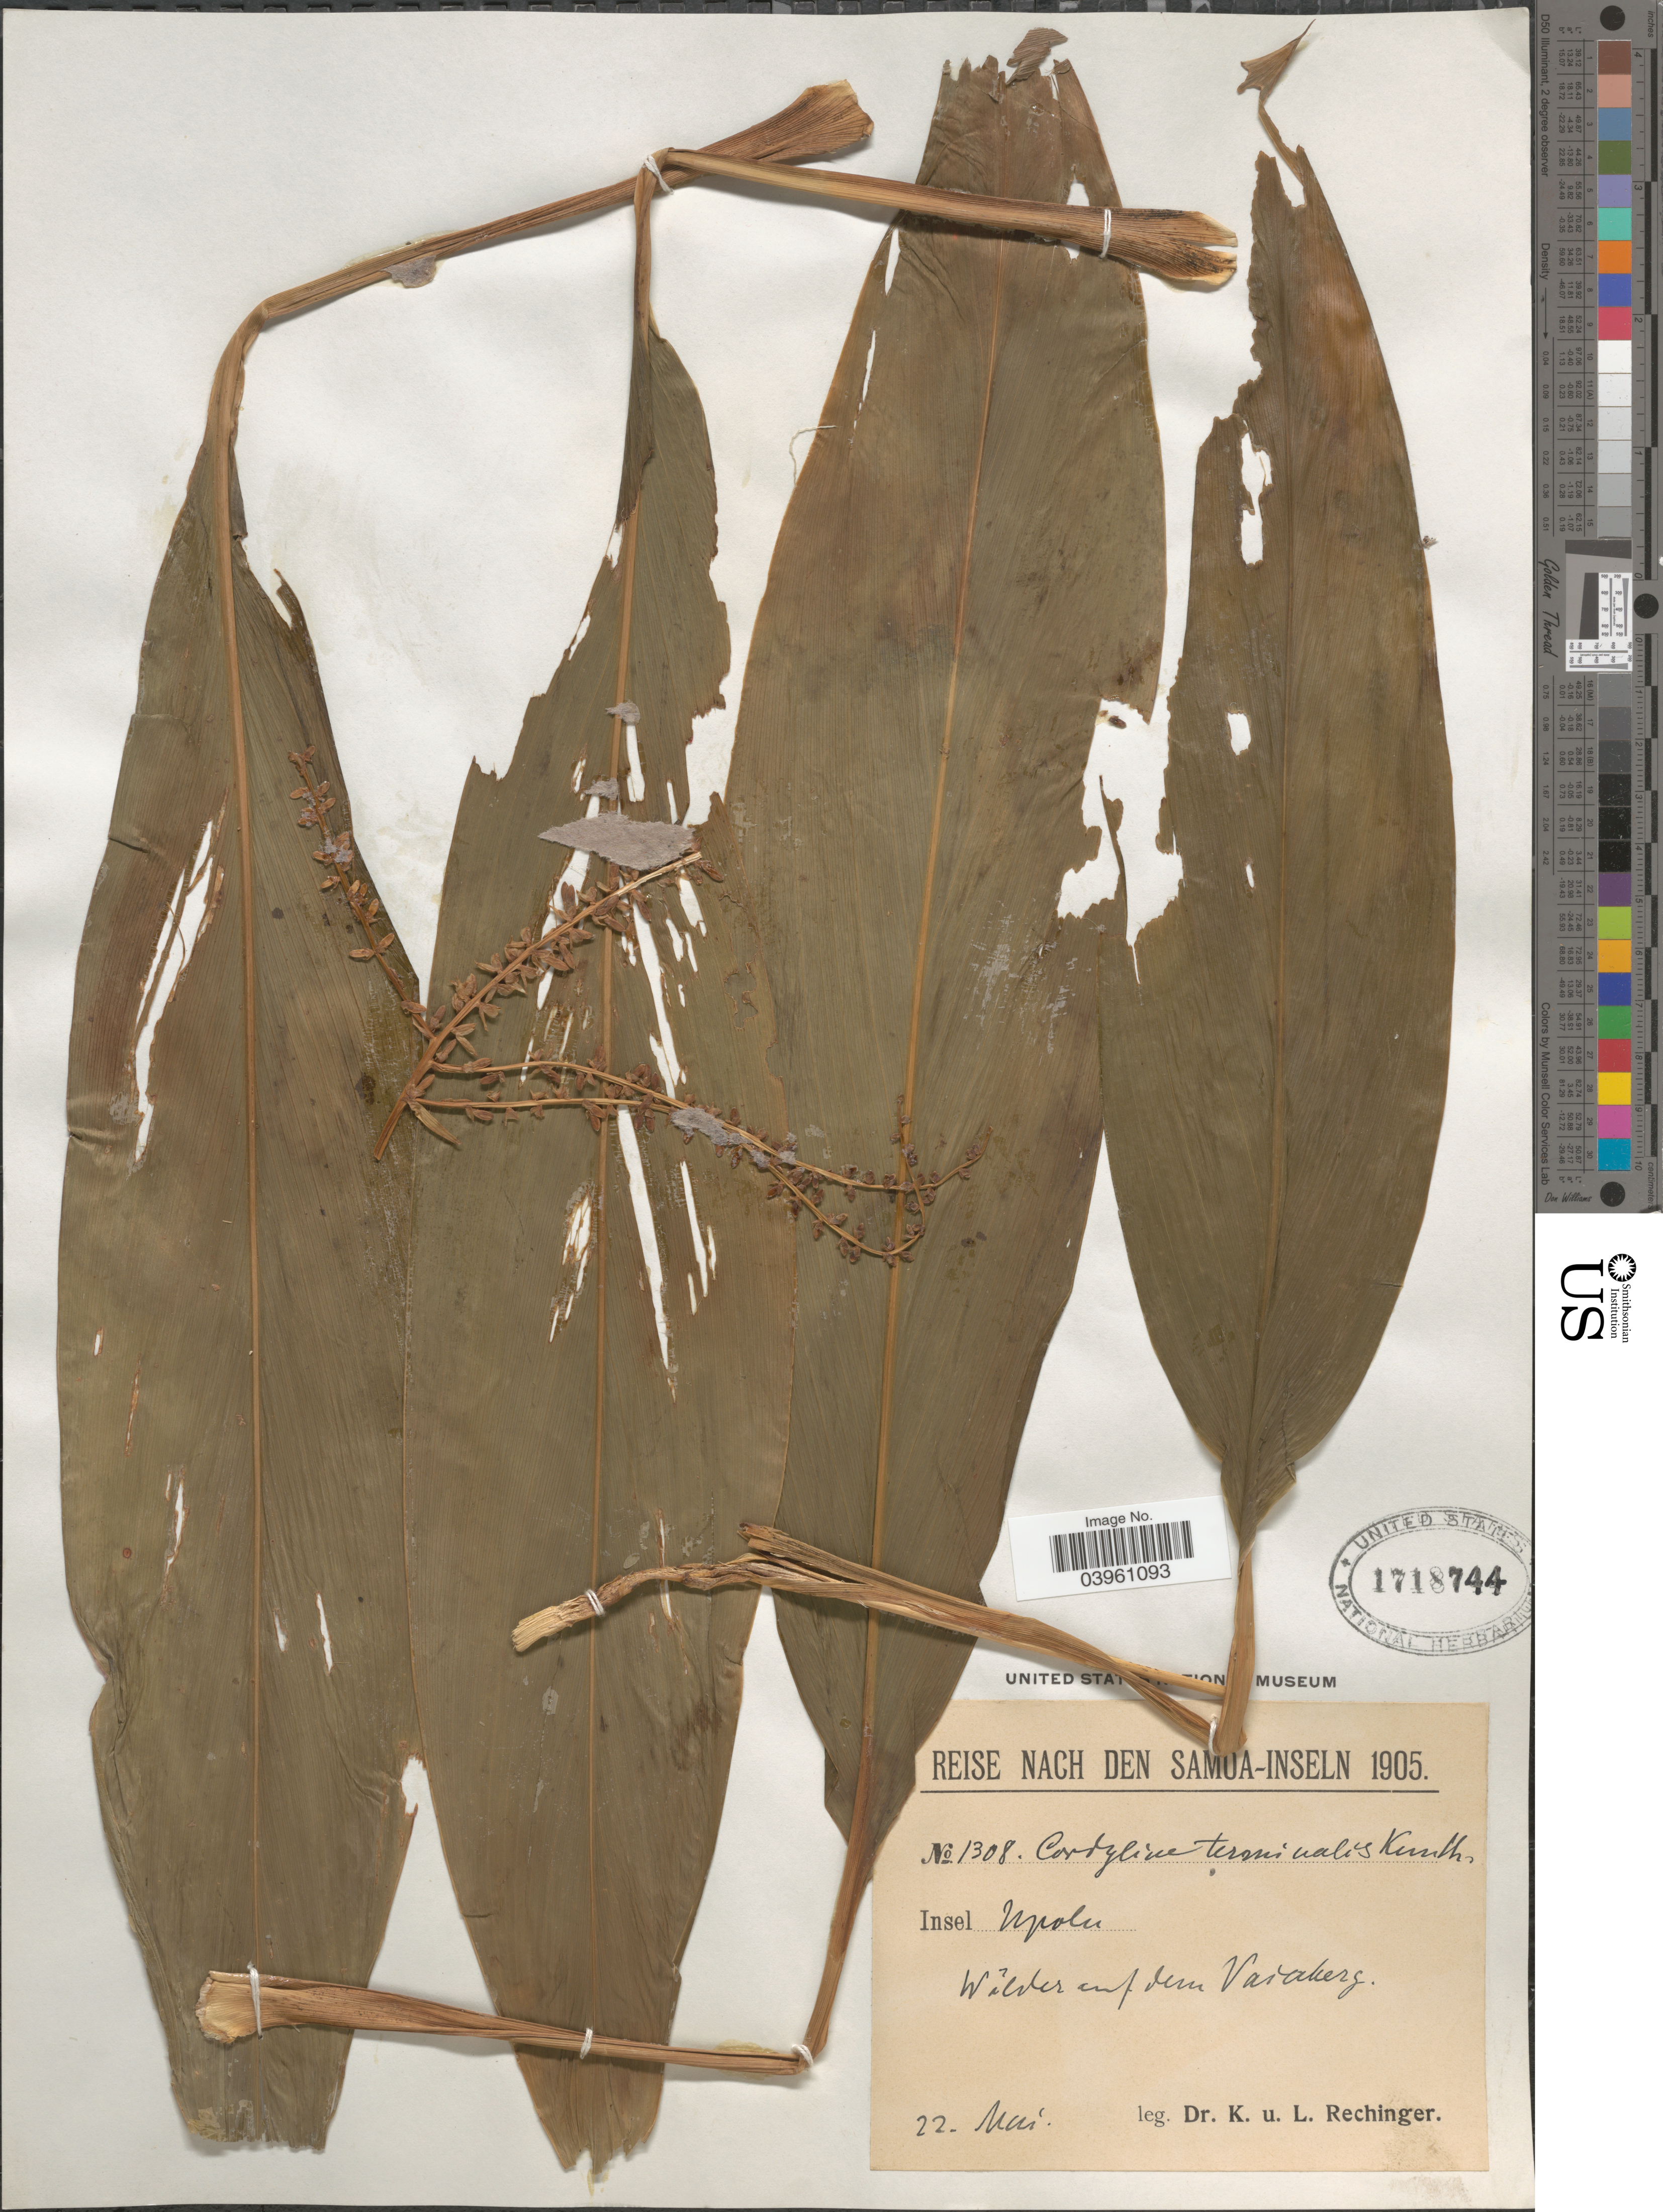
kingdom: Plantae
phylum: Tracheophyta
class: Liliopsida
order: Asparagales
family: Asparagaceae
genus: Cordyline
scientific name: Cordyline terminalis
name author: (L.) Kunth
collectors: K. Rechinger & L. Rechinger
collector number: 1308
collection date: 1905-05-22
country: Samoa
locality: Insel Upolu. Walder auf dem Varakerg [interpreted].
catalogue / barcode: US 1718744